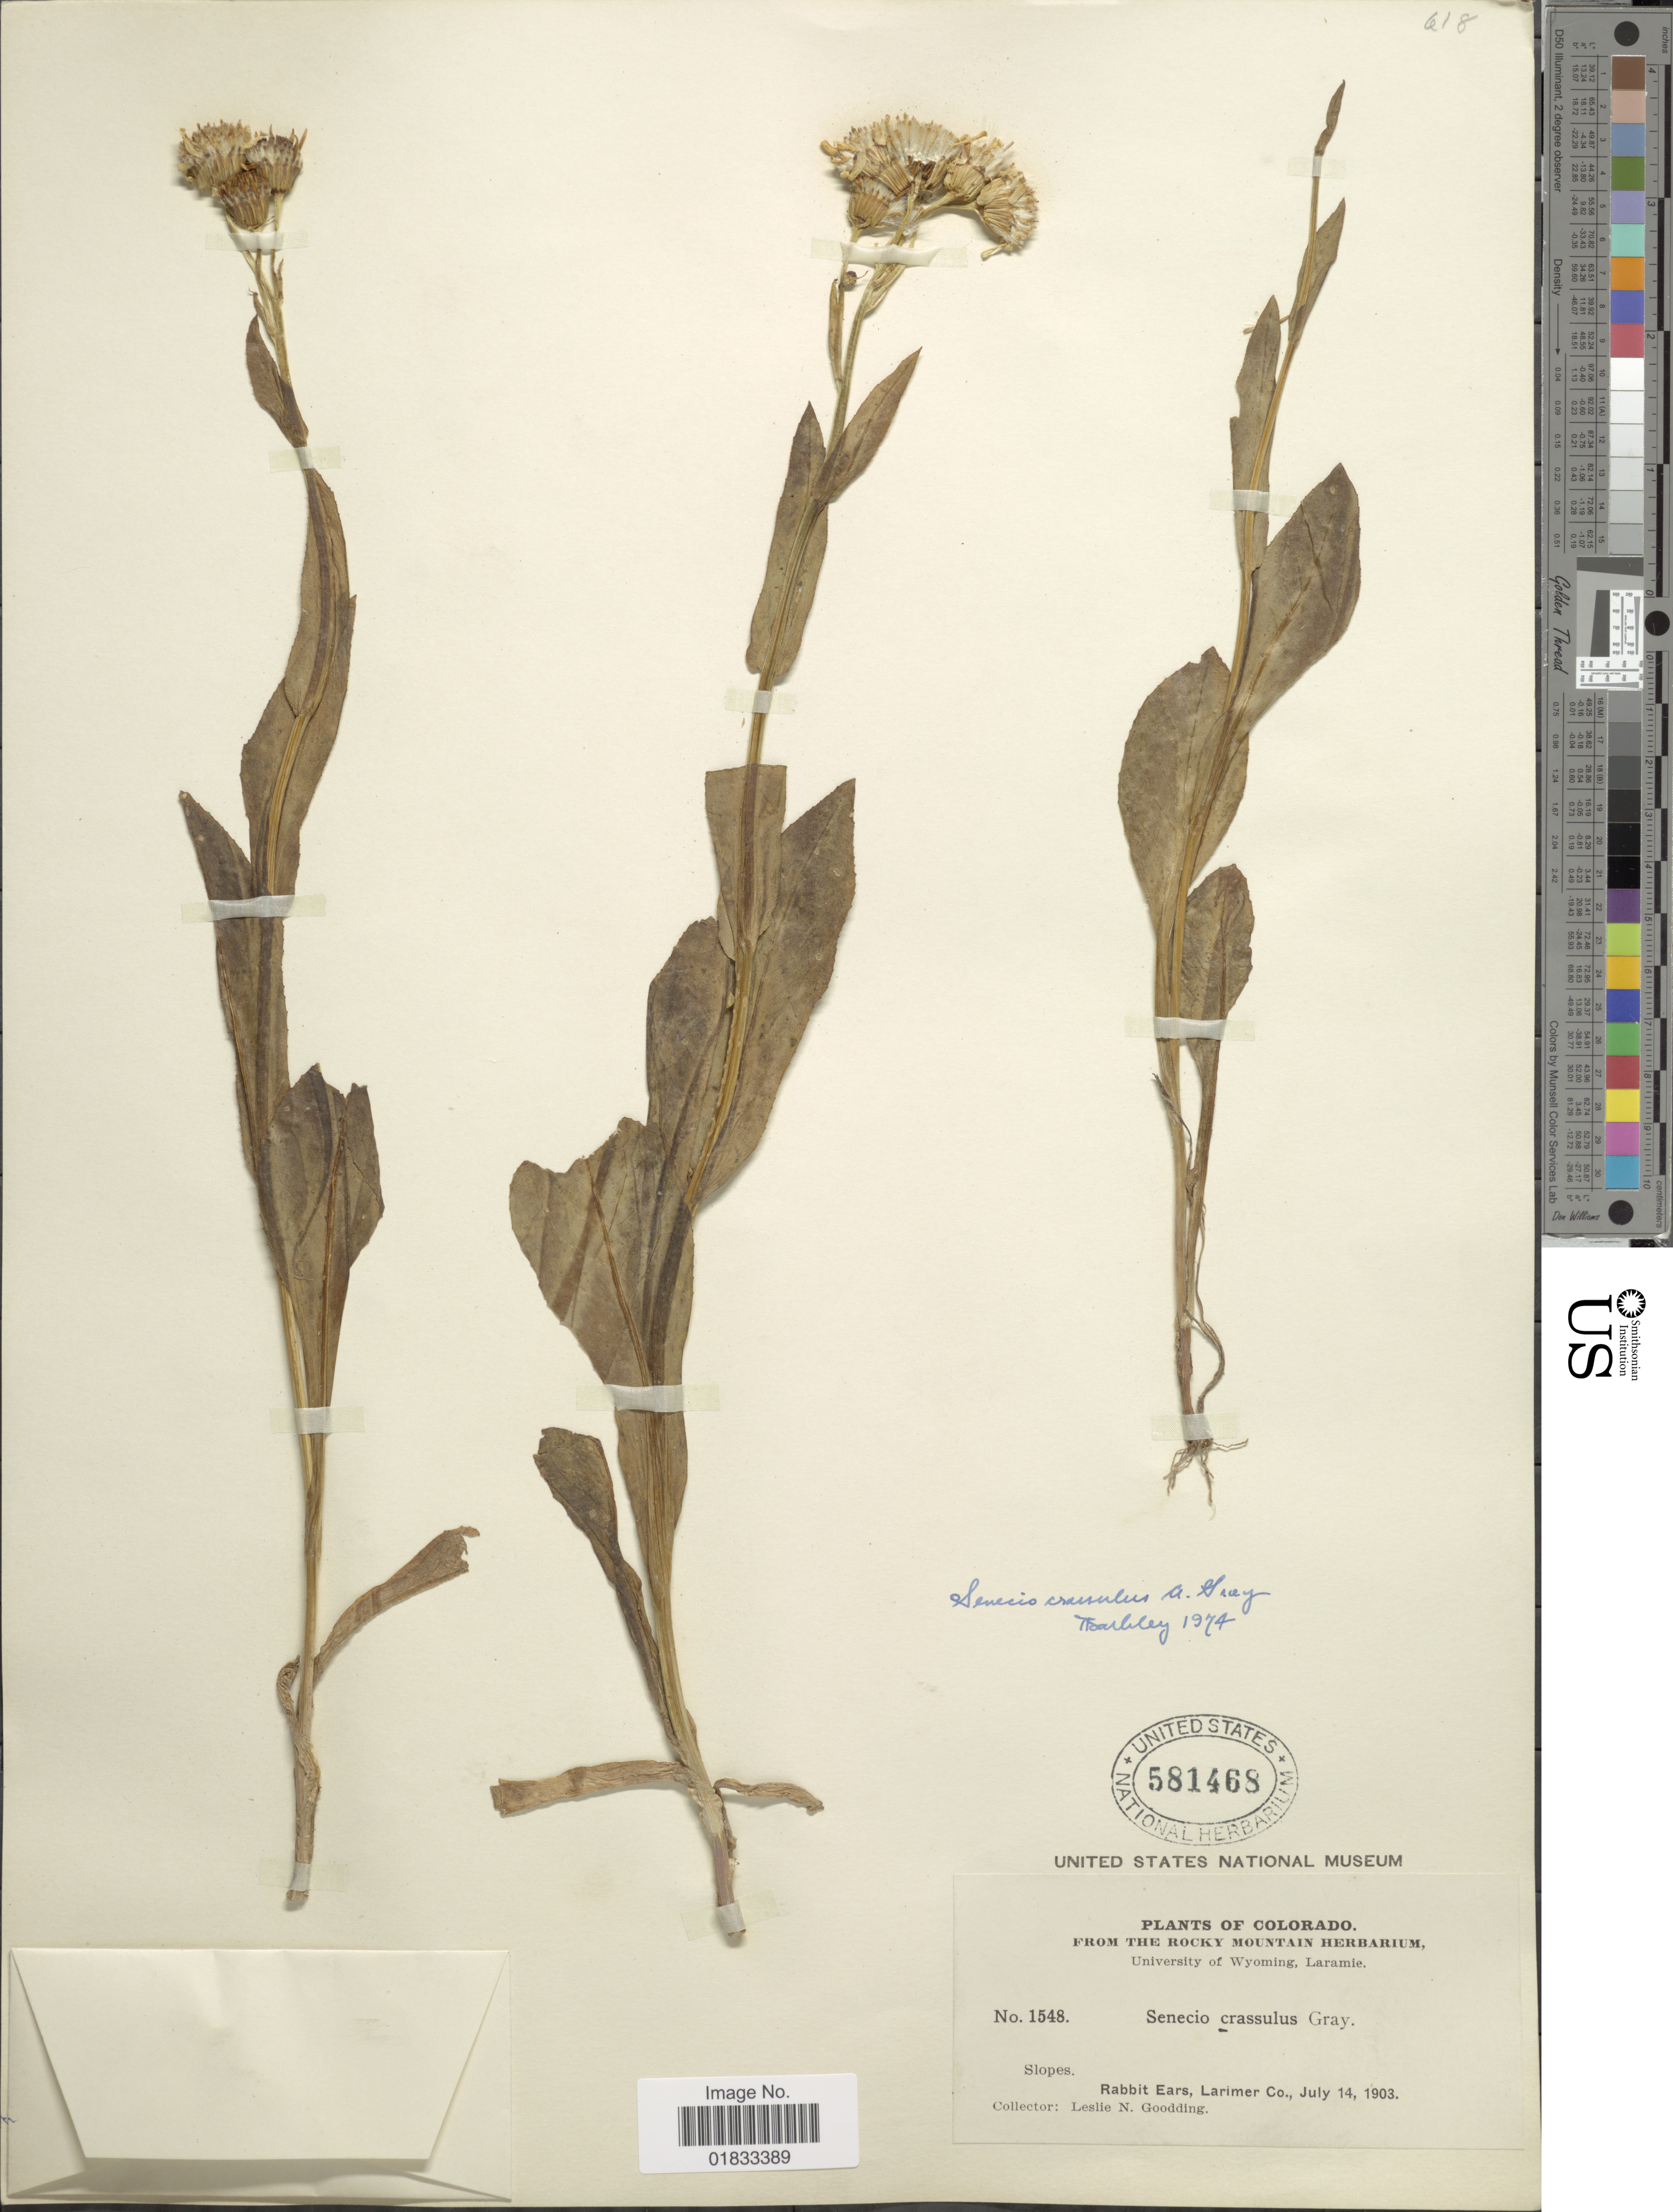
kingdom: Plantae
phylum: Tracheophyta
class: Magnoliopsida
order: Asterales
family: Asteraceae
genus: Senecio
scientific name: Senecio crassulus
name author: A. Gray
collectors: L. N. Goodding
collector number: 1548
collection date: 1903-07-14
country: United States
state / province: Colorado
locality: Rabbit Ears, Larimer Co.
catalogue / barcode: US 581468